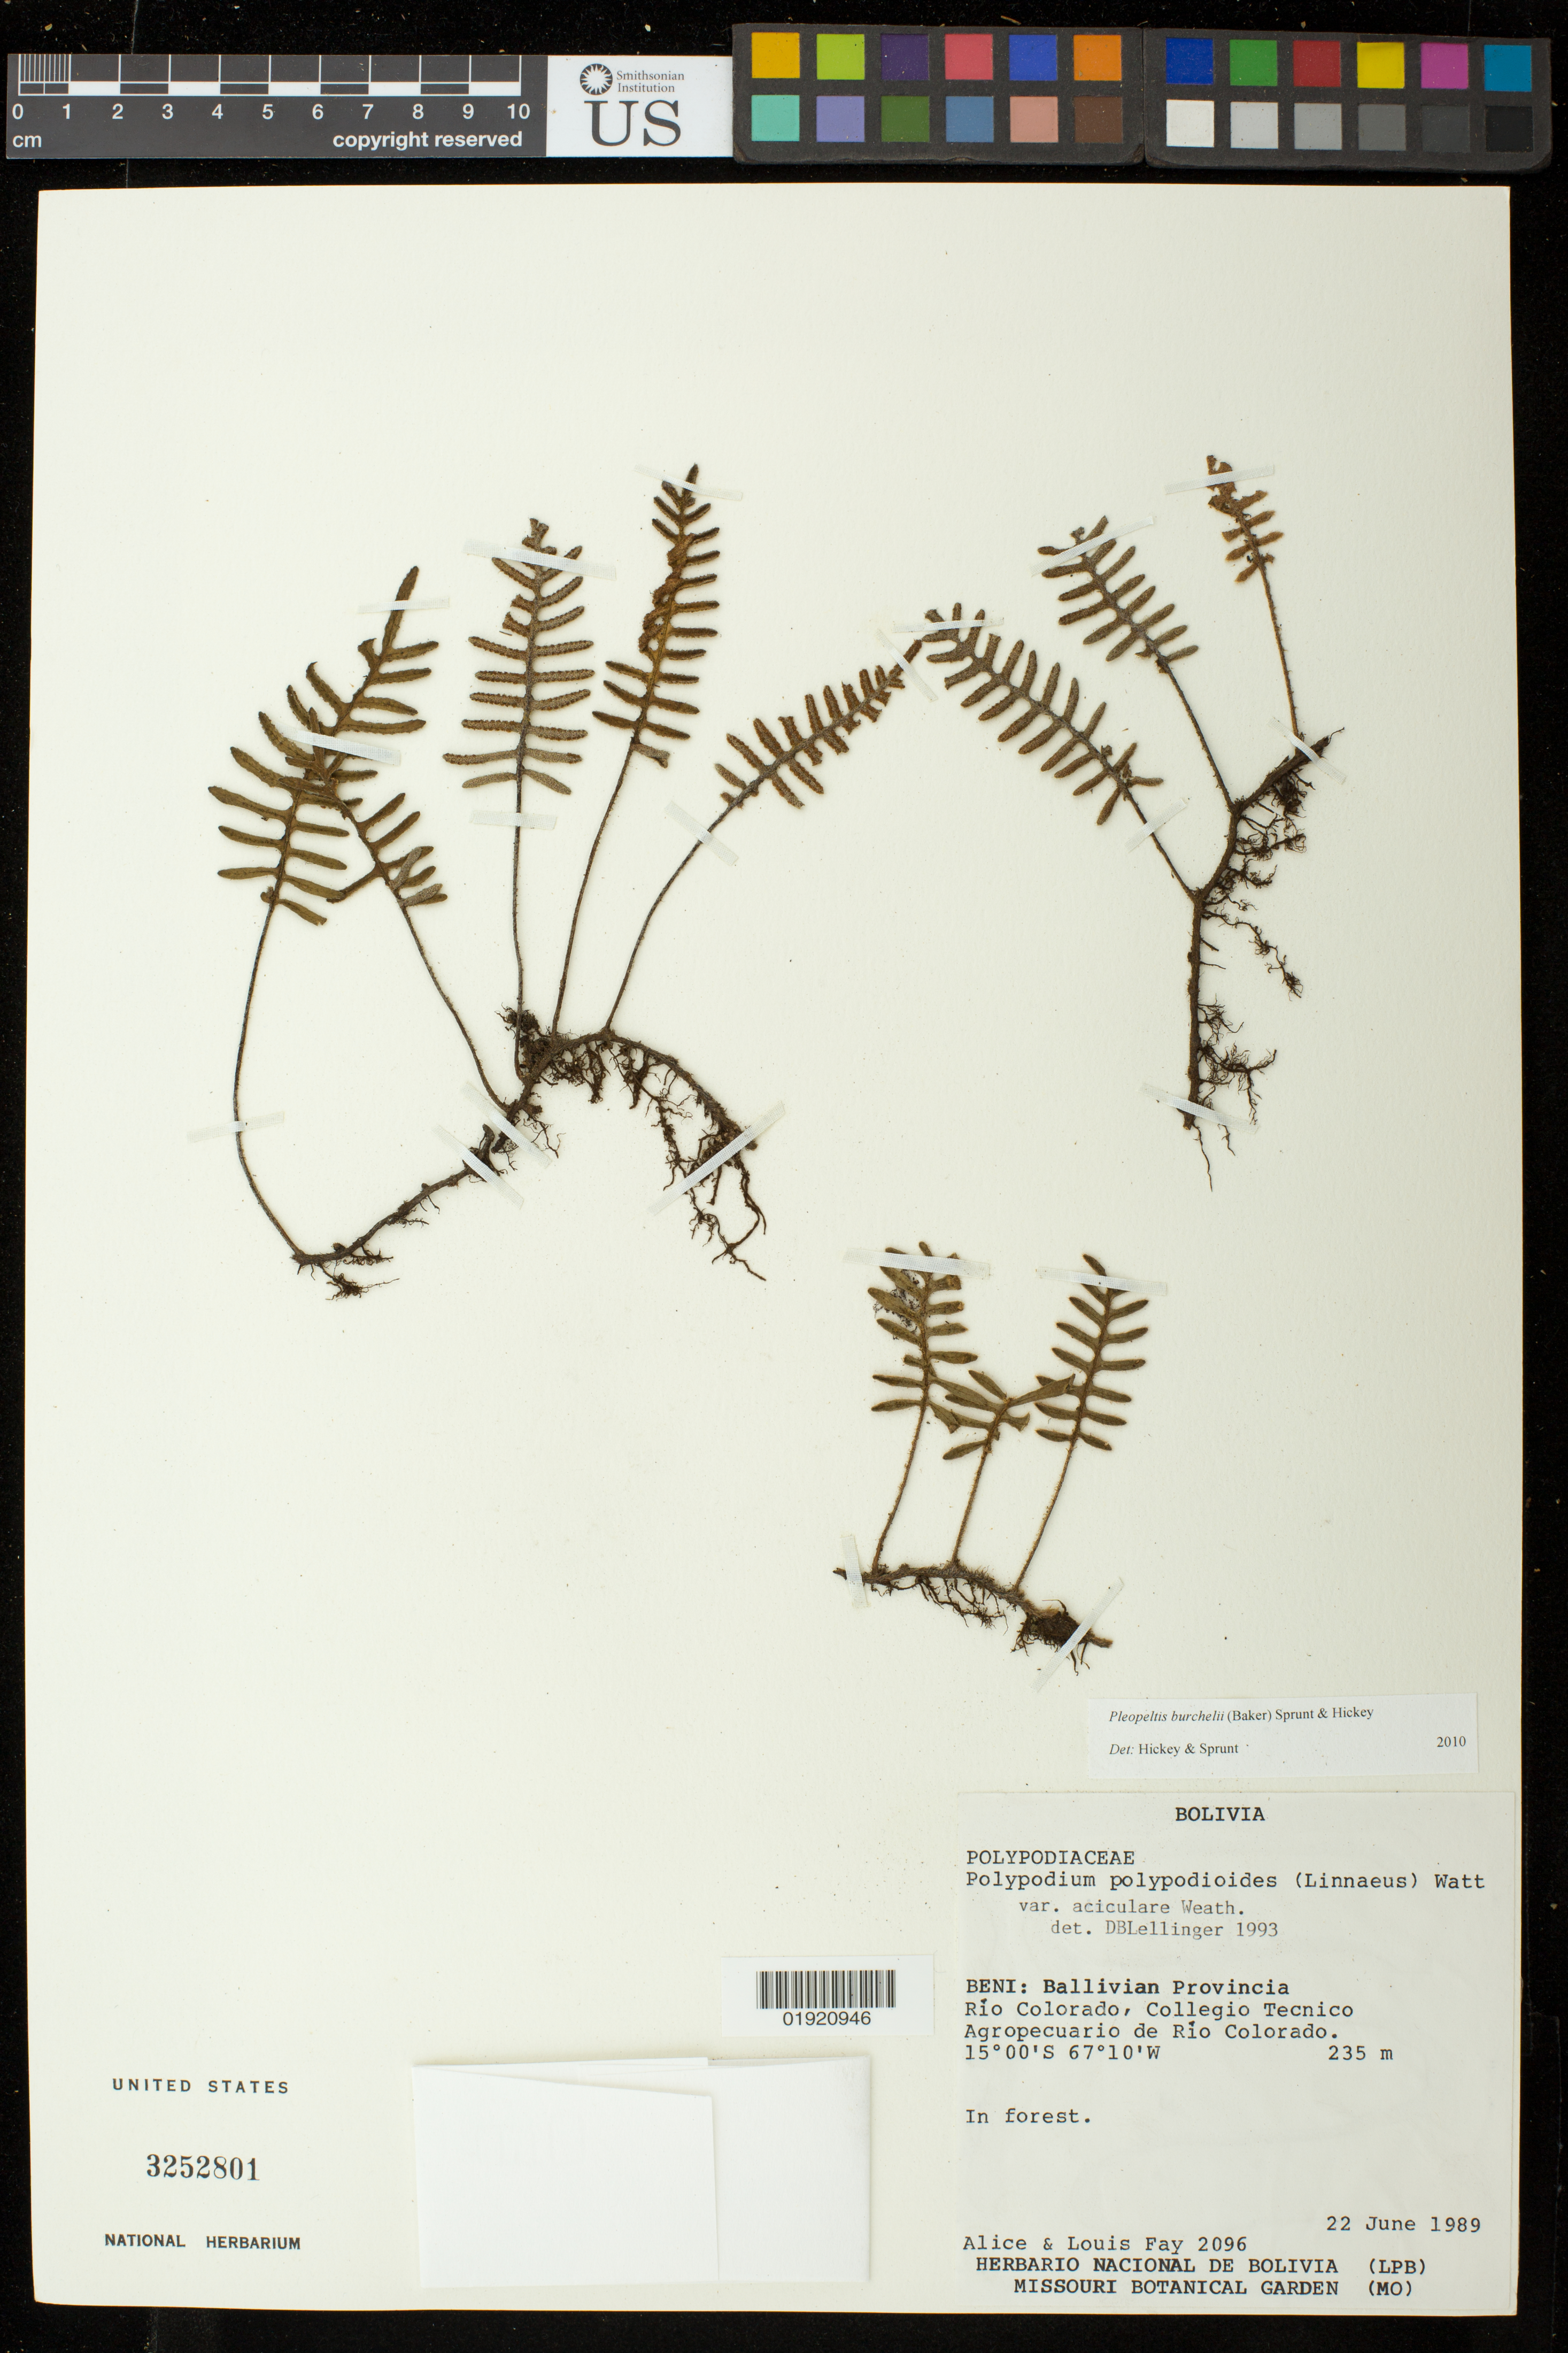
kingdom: Plantae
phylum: Tracheophyta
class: Polypodiopsida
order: Polypodiales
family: Polypodiaceae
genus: Pleopeltis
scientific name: Pleopeltis burchellii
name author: (Baker) Sprunt & Hickey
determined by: Sprunt, S. V.; Hickey, R. J.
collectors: A. Fay & L. Fay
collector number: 2096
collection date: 1989-06-22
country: Bolivia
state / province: Beni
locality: Beni: Ballivian Provincia. Rio Colorado, Collegio Tecnico. Agropecuario de Rio Colorado.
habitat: In forest.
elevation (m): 235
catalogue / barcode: US 3252801